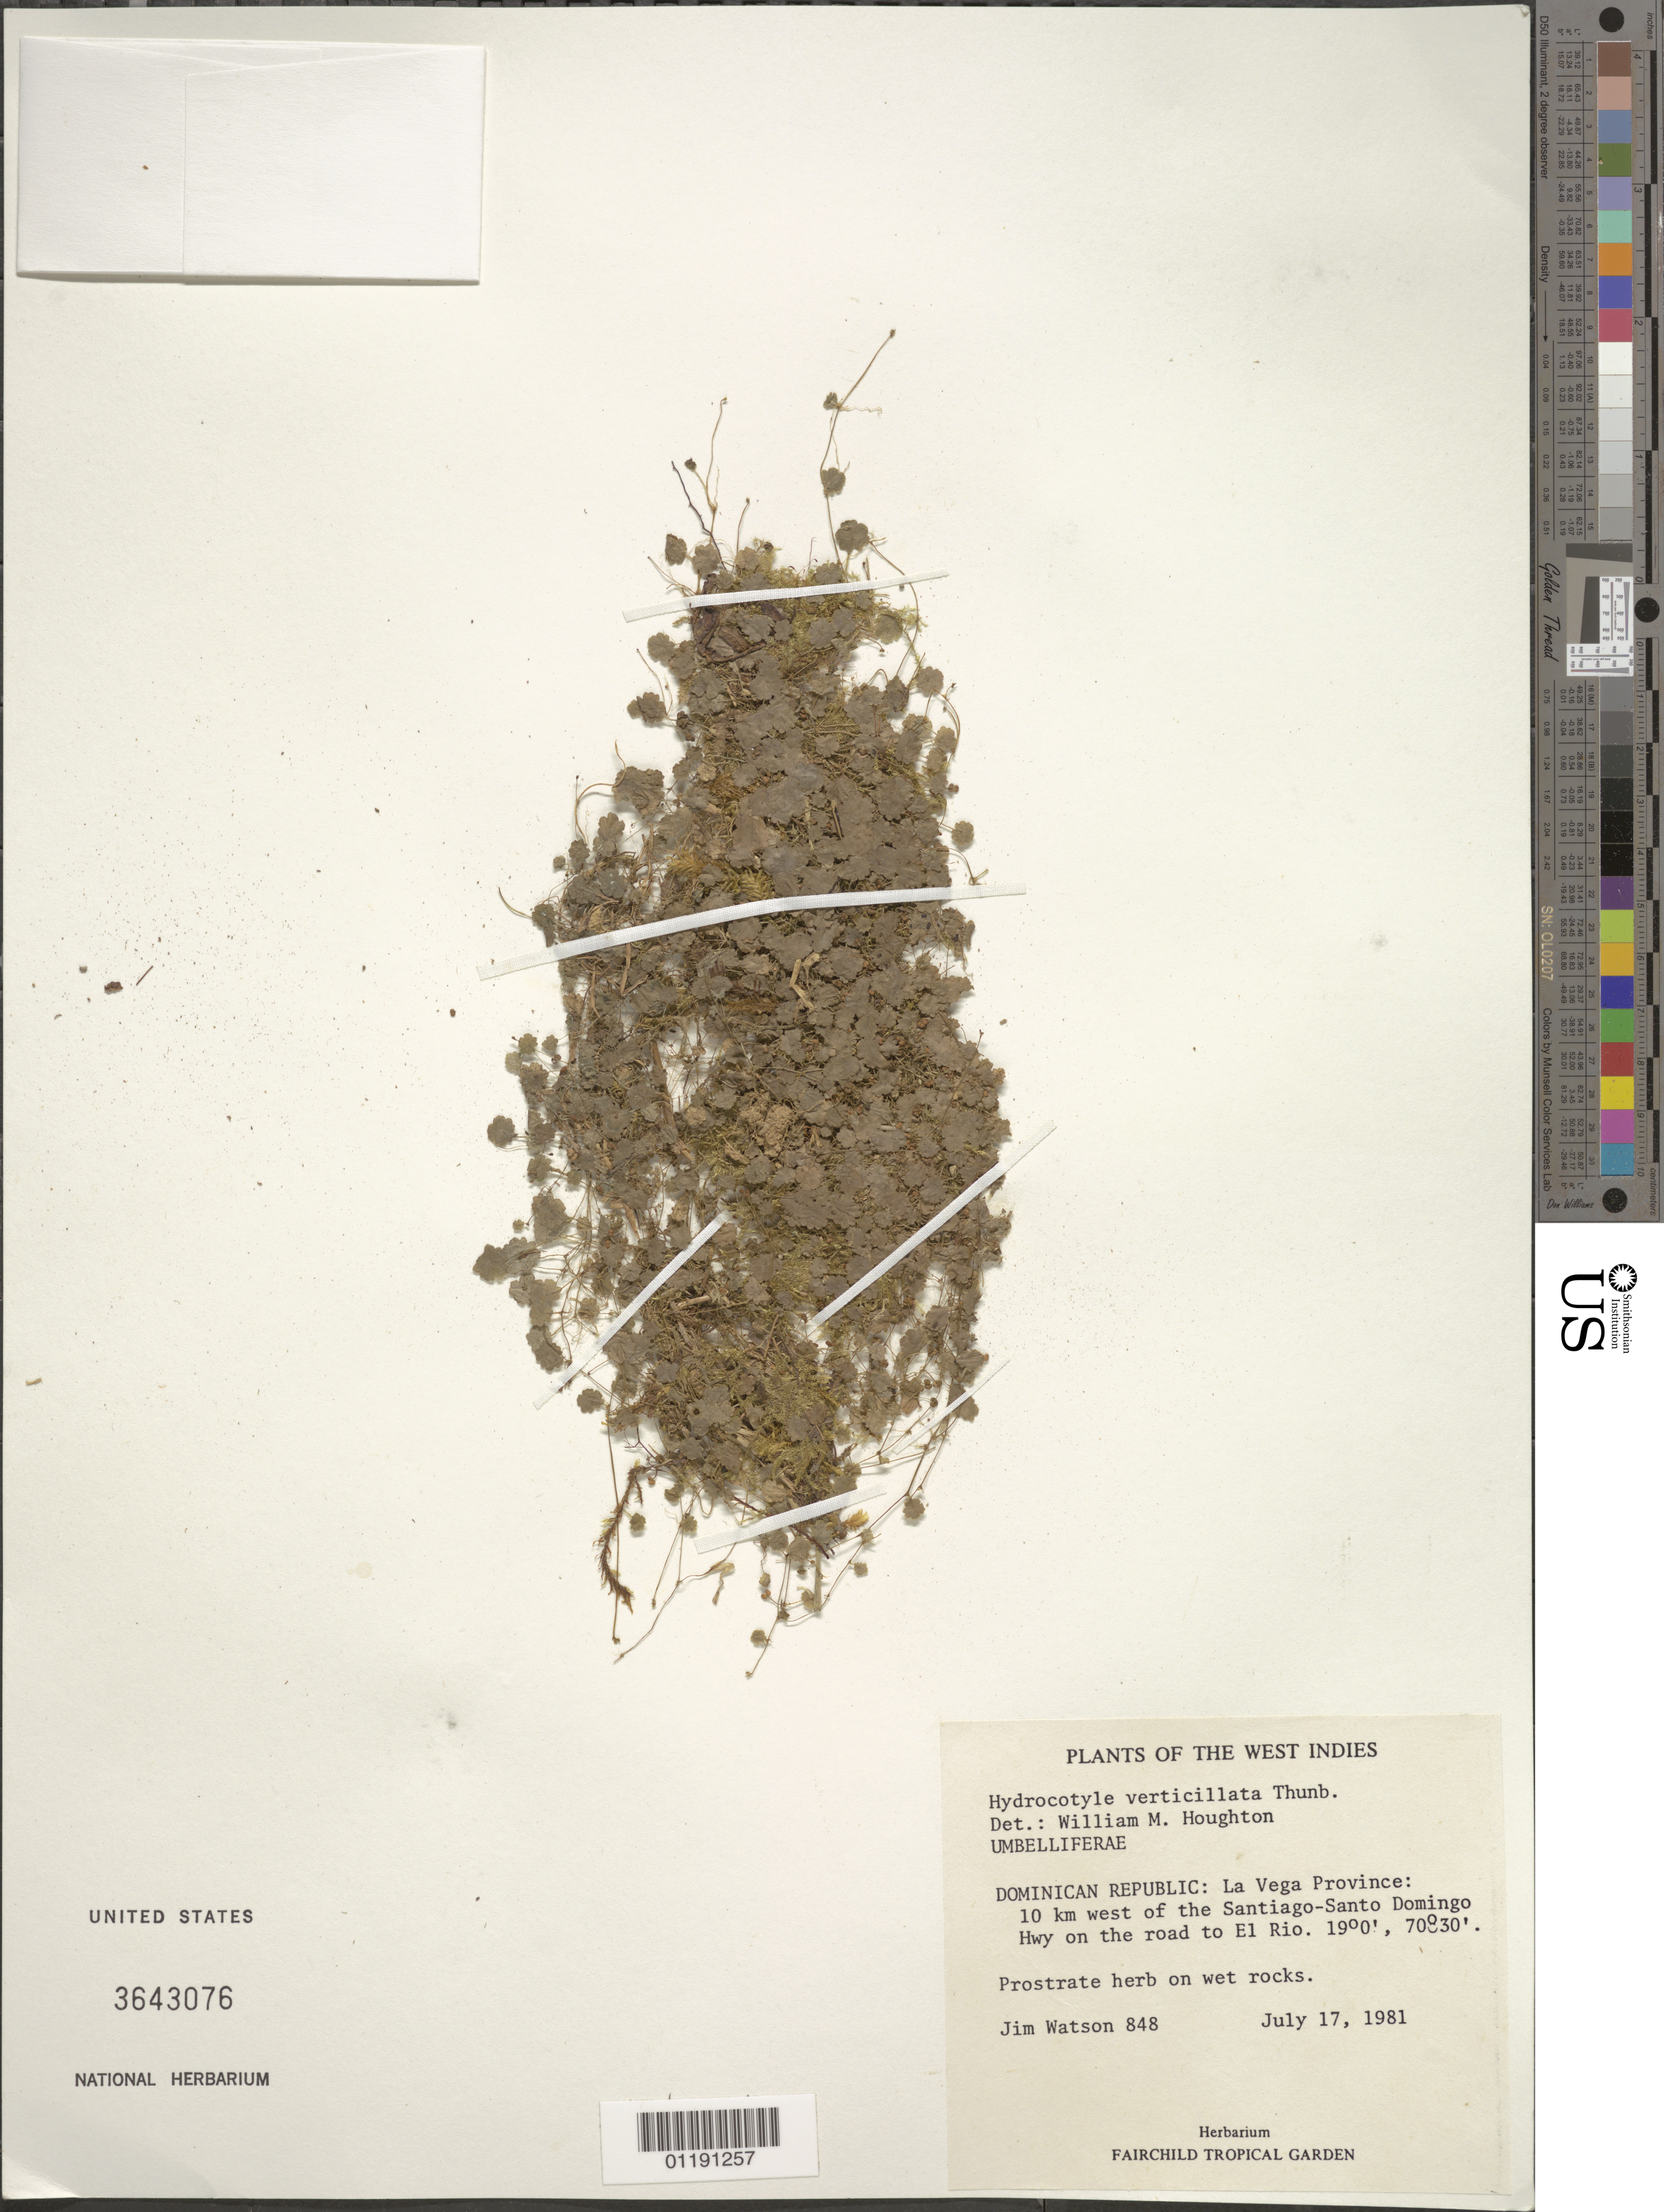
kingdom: Plantae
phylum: Tracheophyta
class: Magnoliopsida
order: Apiales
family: Araliaceae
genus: Hydrocotyle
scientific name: Hydrocotyle pusilla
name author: A. Rich.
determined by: Mendoza, M.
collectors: J. Watson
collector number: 848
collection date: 1981-07-17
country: Dominican Republic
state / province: La Vega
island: Hispaniola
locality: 10 km W of the Santiago-Santo Domingo Hwy on the road to El Rio.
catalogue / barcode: US 3643076